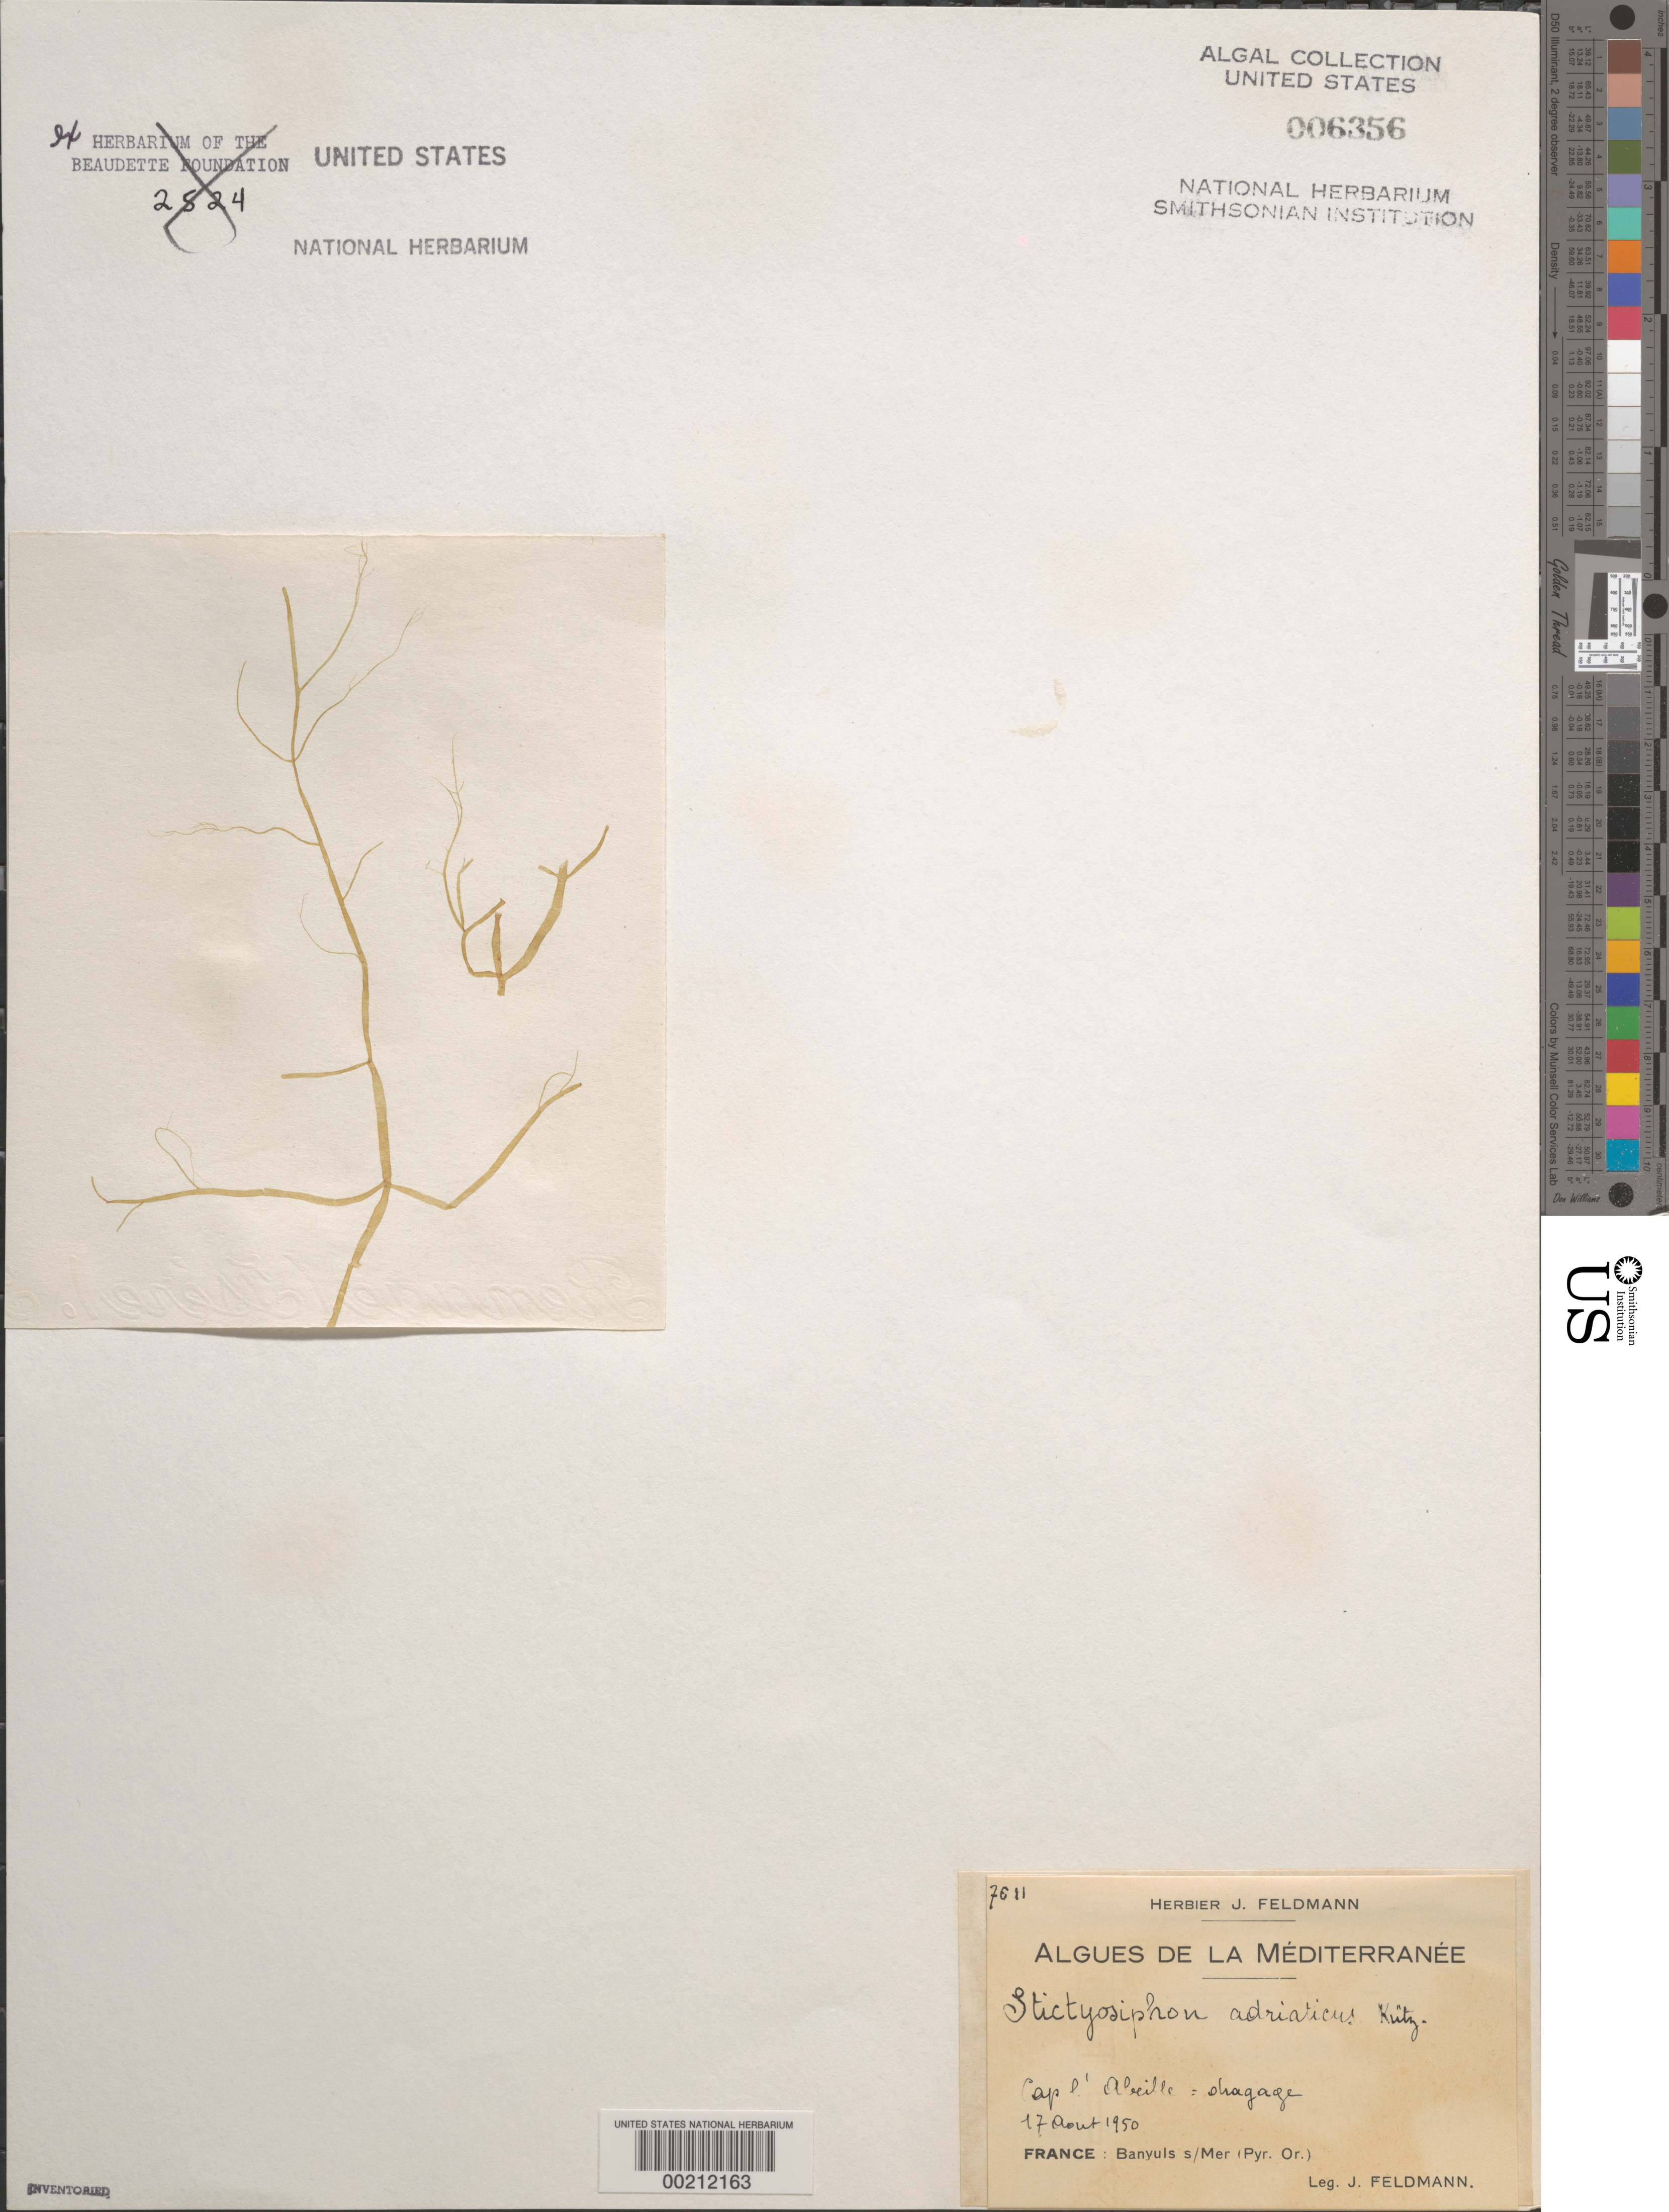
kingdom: Chromista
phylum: Ochrophyta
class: Phaeophyceae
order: Ectocarpales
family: Chordariaceae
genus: Stictyosiphon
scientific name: Stictyosiphon adriaticus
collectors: J. Feldmann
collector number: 7611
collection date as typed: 17 Aug 1950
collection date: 1950-08-17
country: France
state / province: Occitanie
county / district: Pyrénées-Orientales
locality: Cap l'Abeille, Banyuls-sur-Mer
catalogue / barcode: US 6356